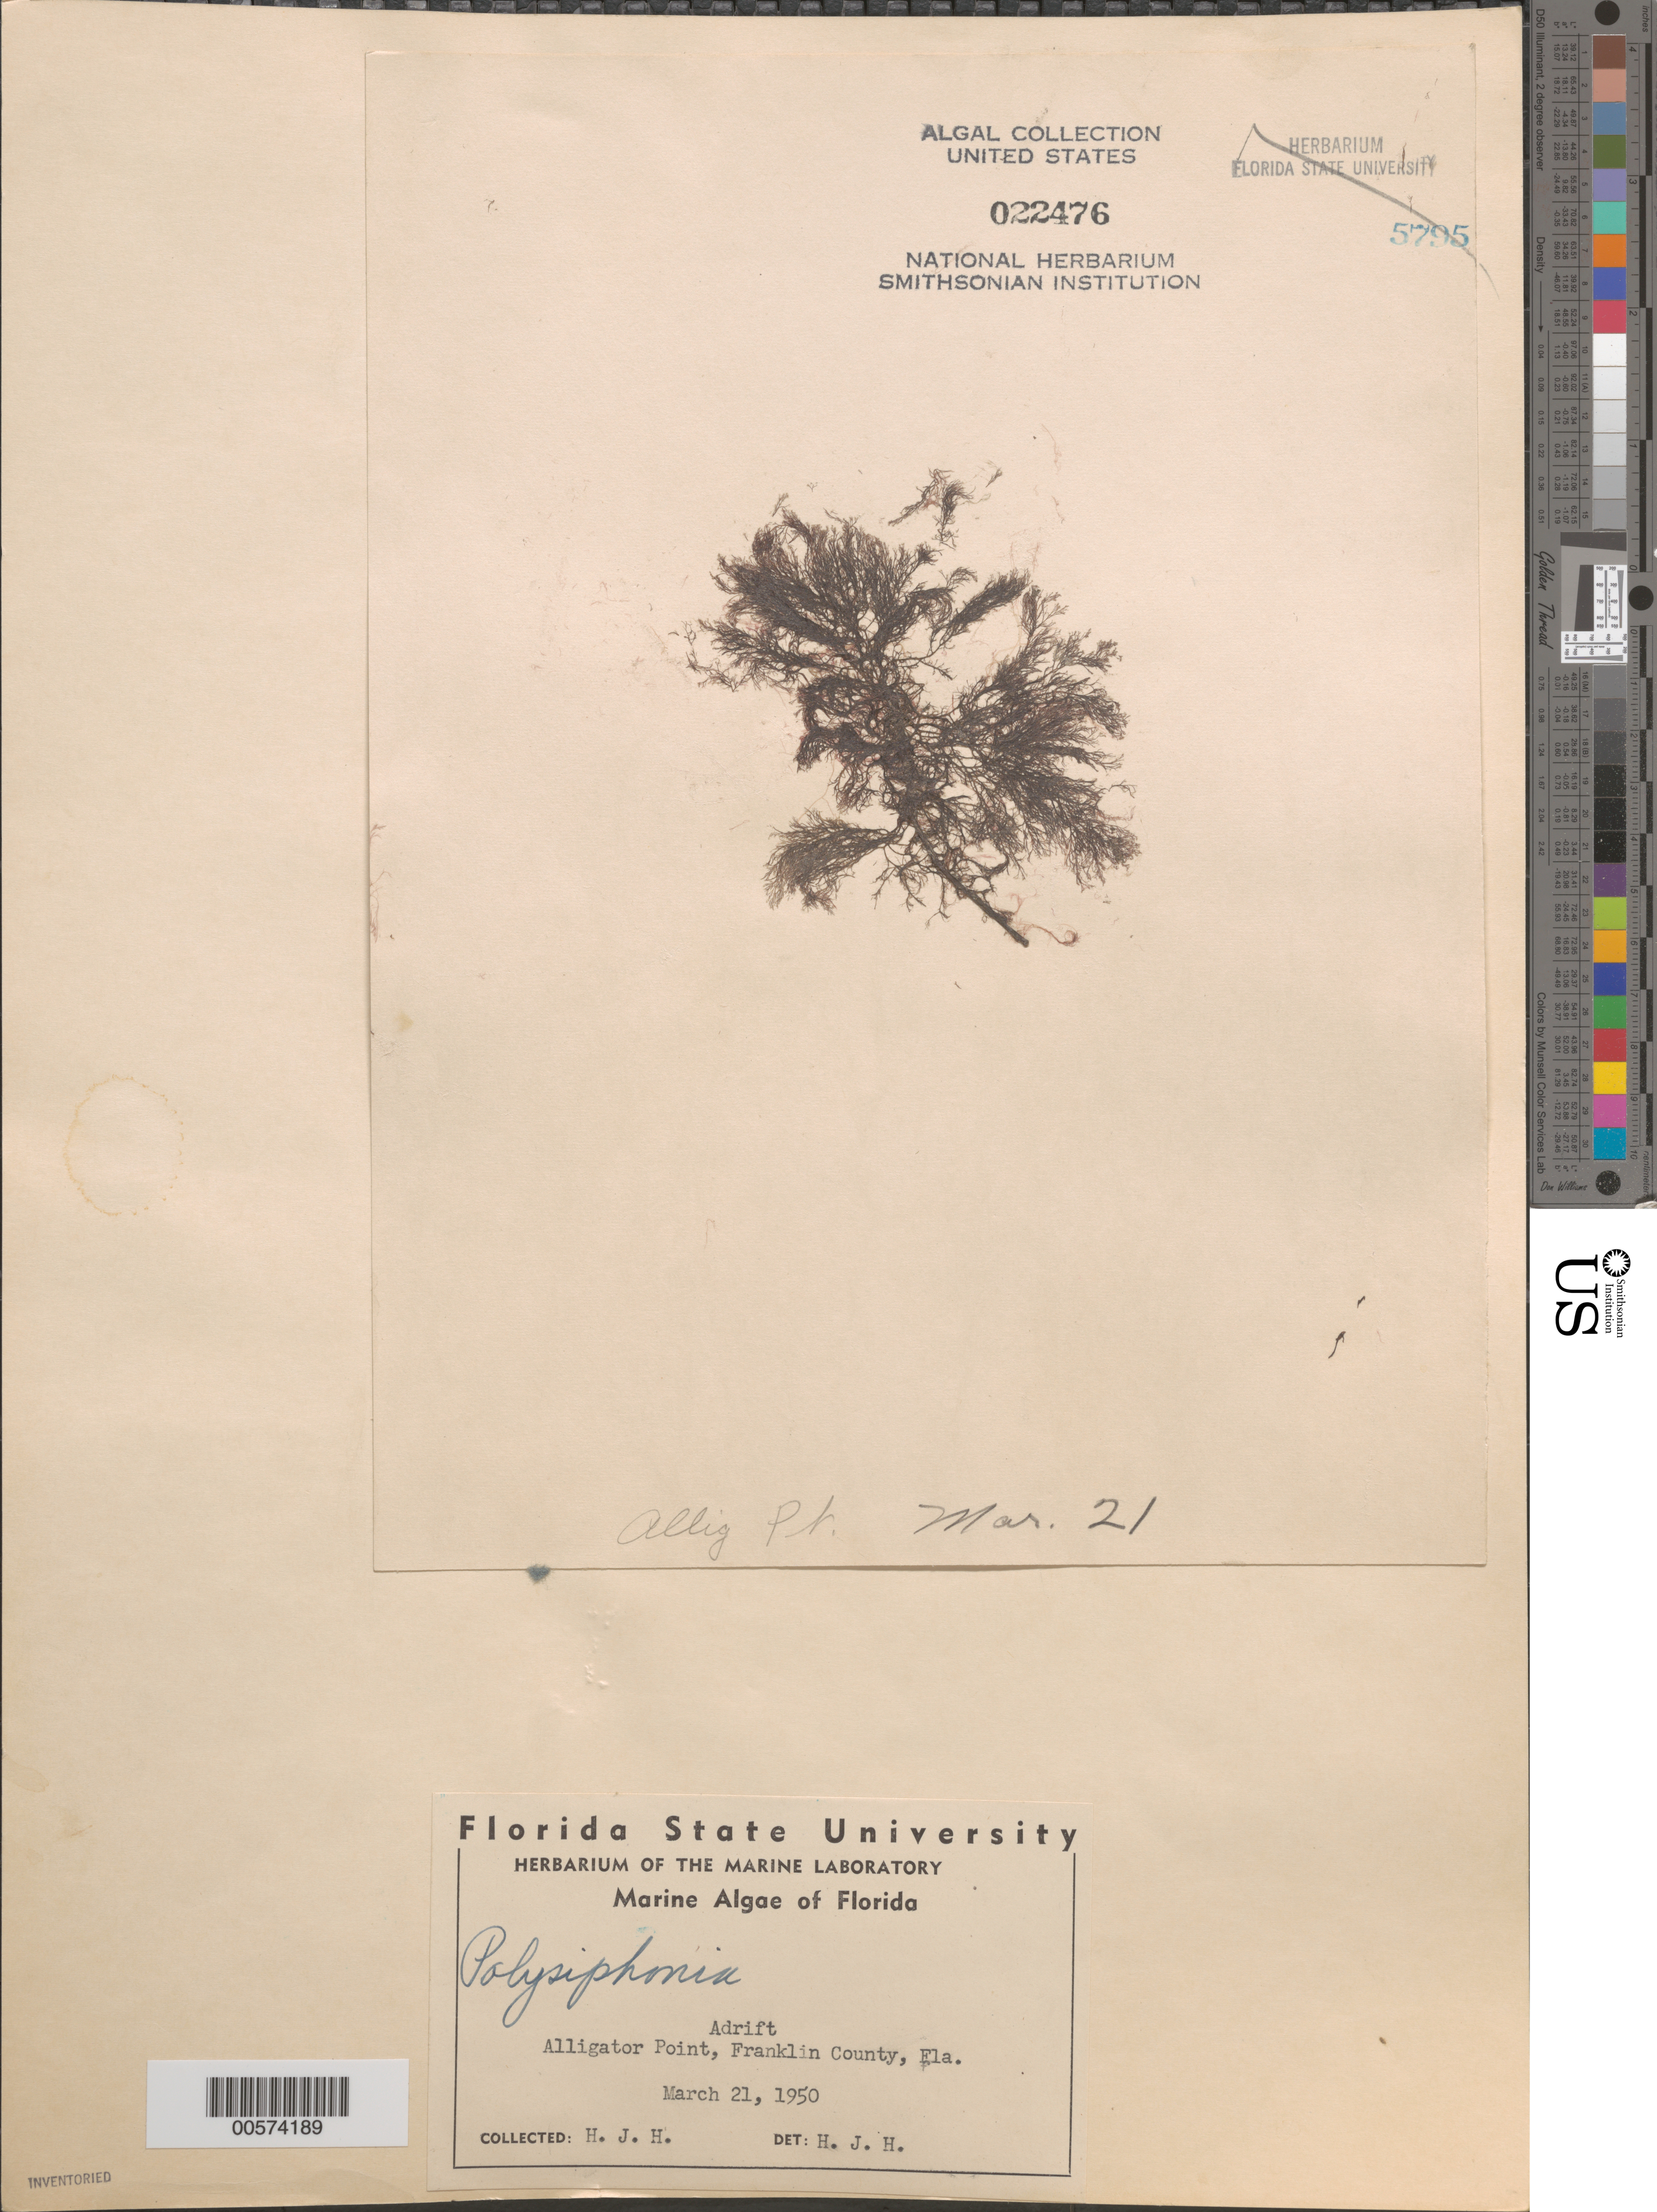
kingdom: Plantae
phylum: Rhodophyta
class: Florideophyceae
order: Ceramiales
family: Rhodomelaceae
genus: Polysiphonia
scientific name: Polysiphonia sp.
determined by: Humm, Harold J.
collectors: H. J. Humm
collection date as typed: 21 Mar 1950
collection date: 1950-03-21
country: United States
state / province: Florida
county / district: Franklin County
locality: Alligator Point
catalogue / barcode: US 22476